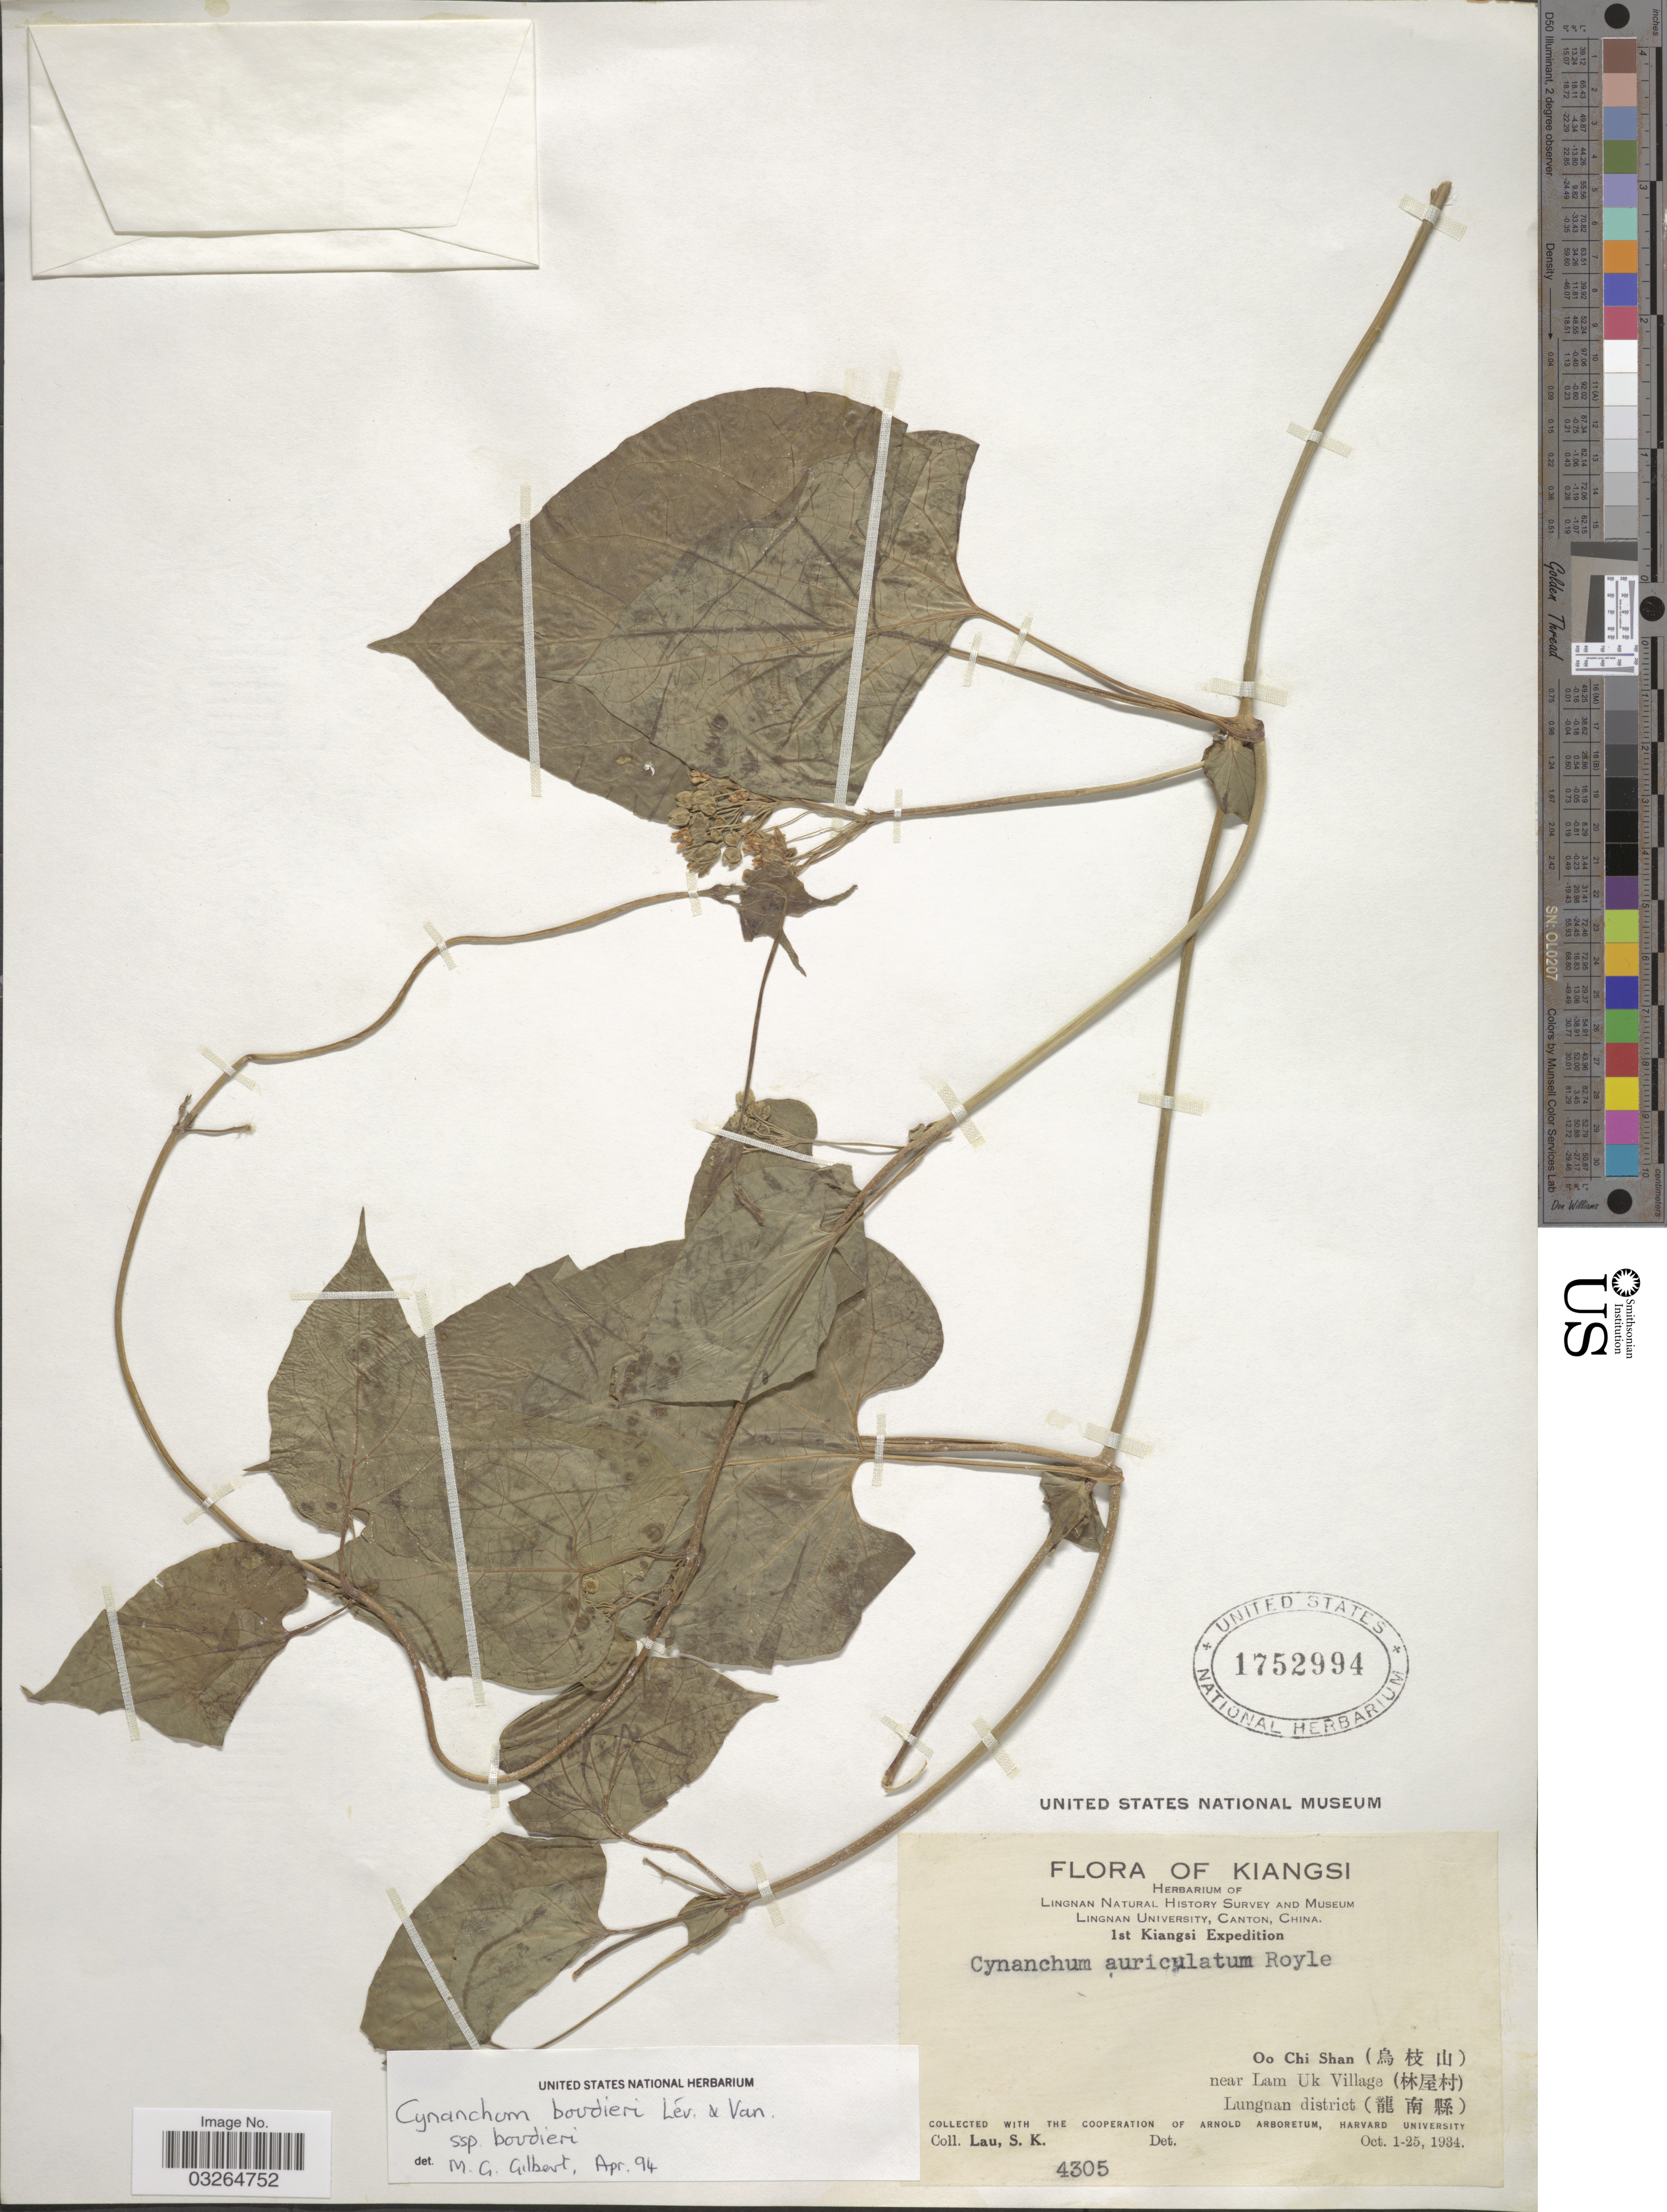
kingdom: Plantae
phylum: Tracheophyta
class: Magnoliopsida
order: Gentianales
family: Apocynaceae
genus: Cynanchum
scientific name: Cynanchum boudieri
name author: H. Lév. & Vaniot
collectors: S. K. Lau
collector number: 4305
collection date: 1934-10-01/1934-10-25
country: China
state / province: Jiangxi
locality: Kiangsi. Oo Chi Shan (X) near Lam Uk Village (X) Lungnan district (X).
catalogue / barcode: US 1752994